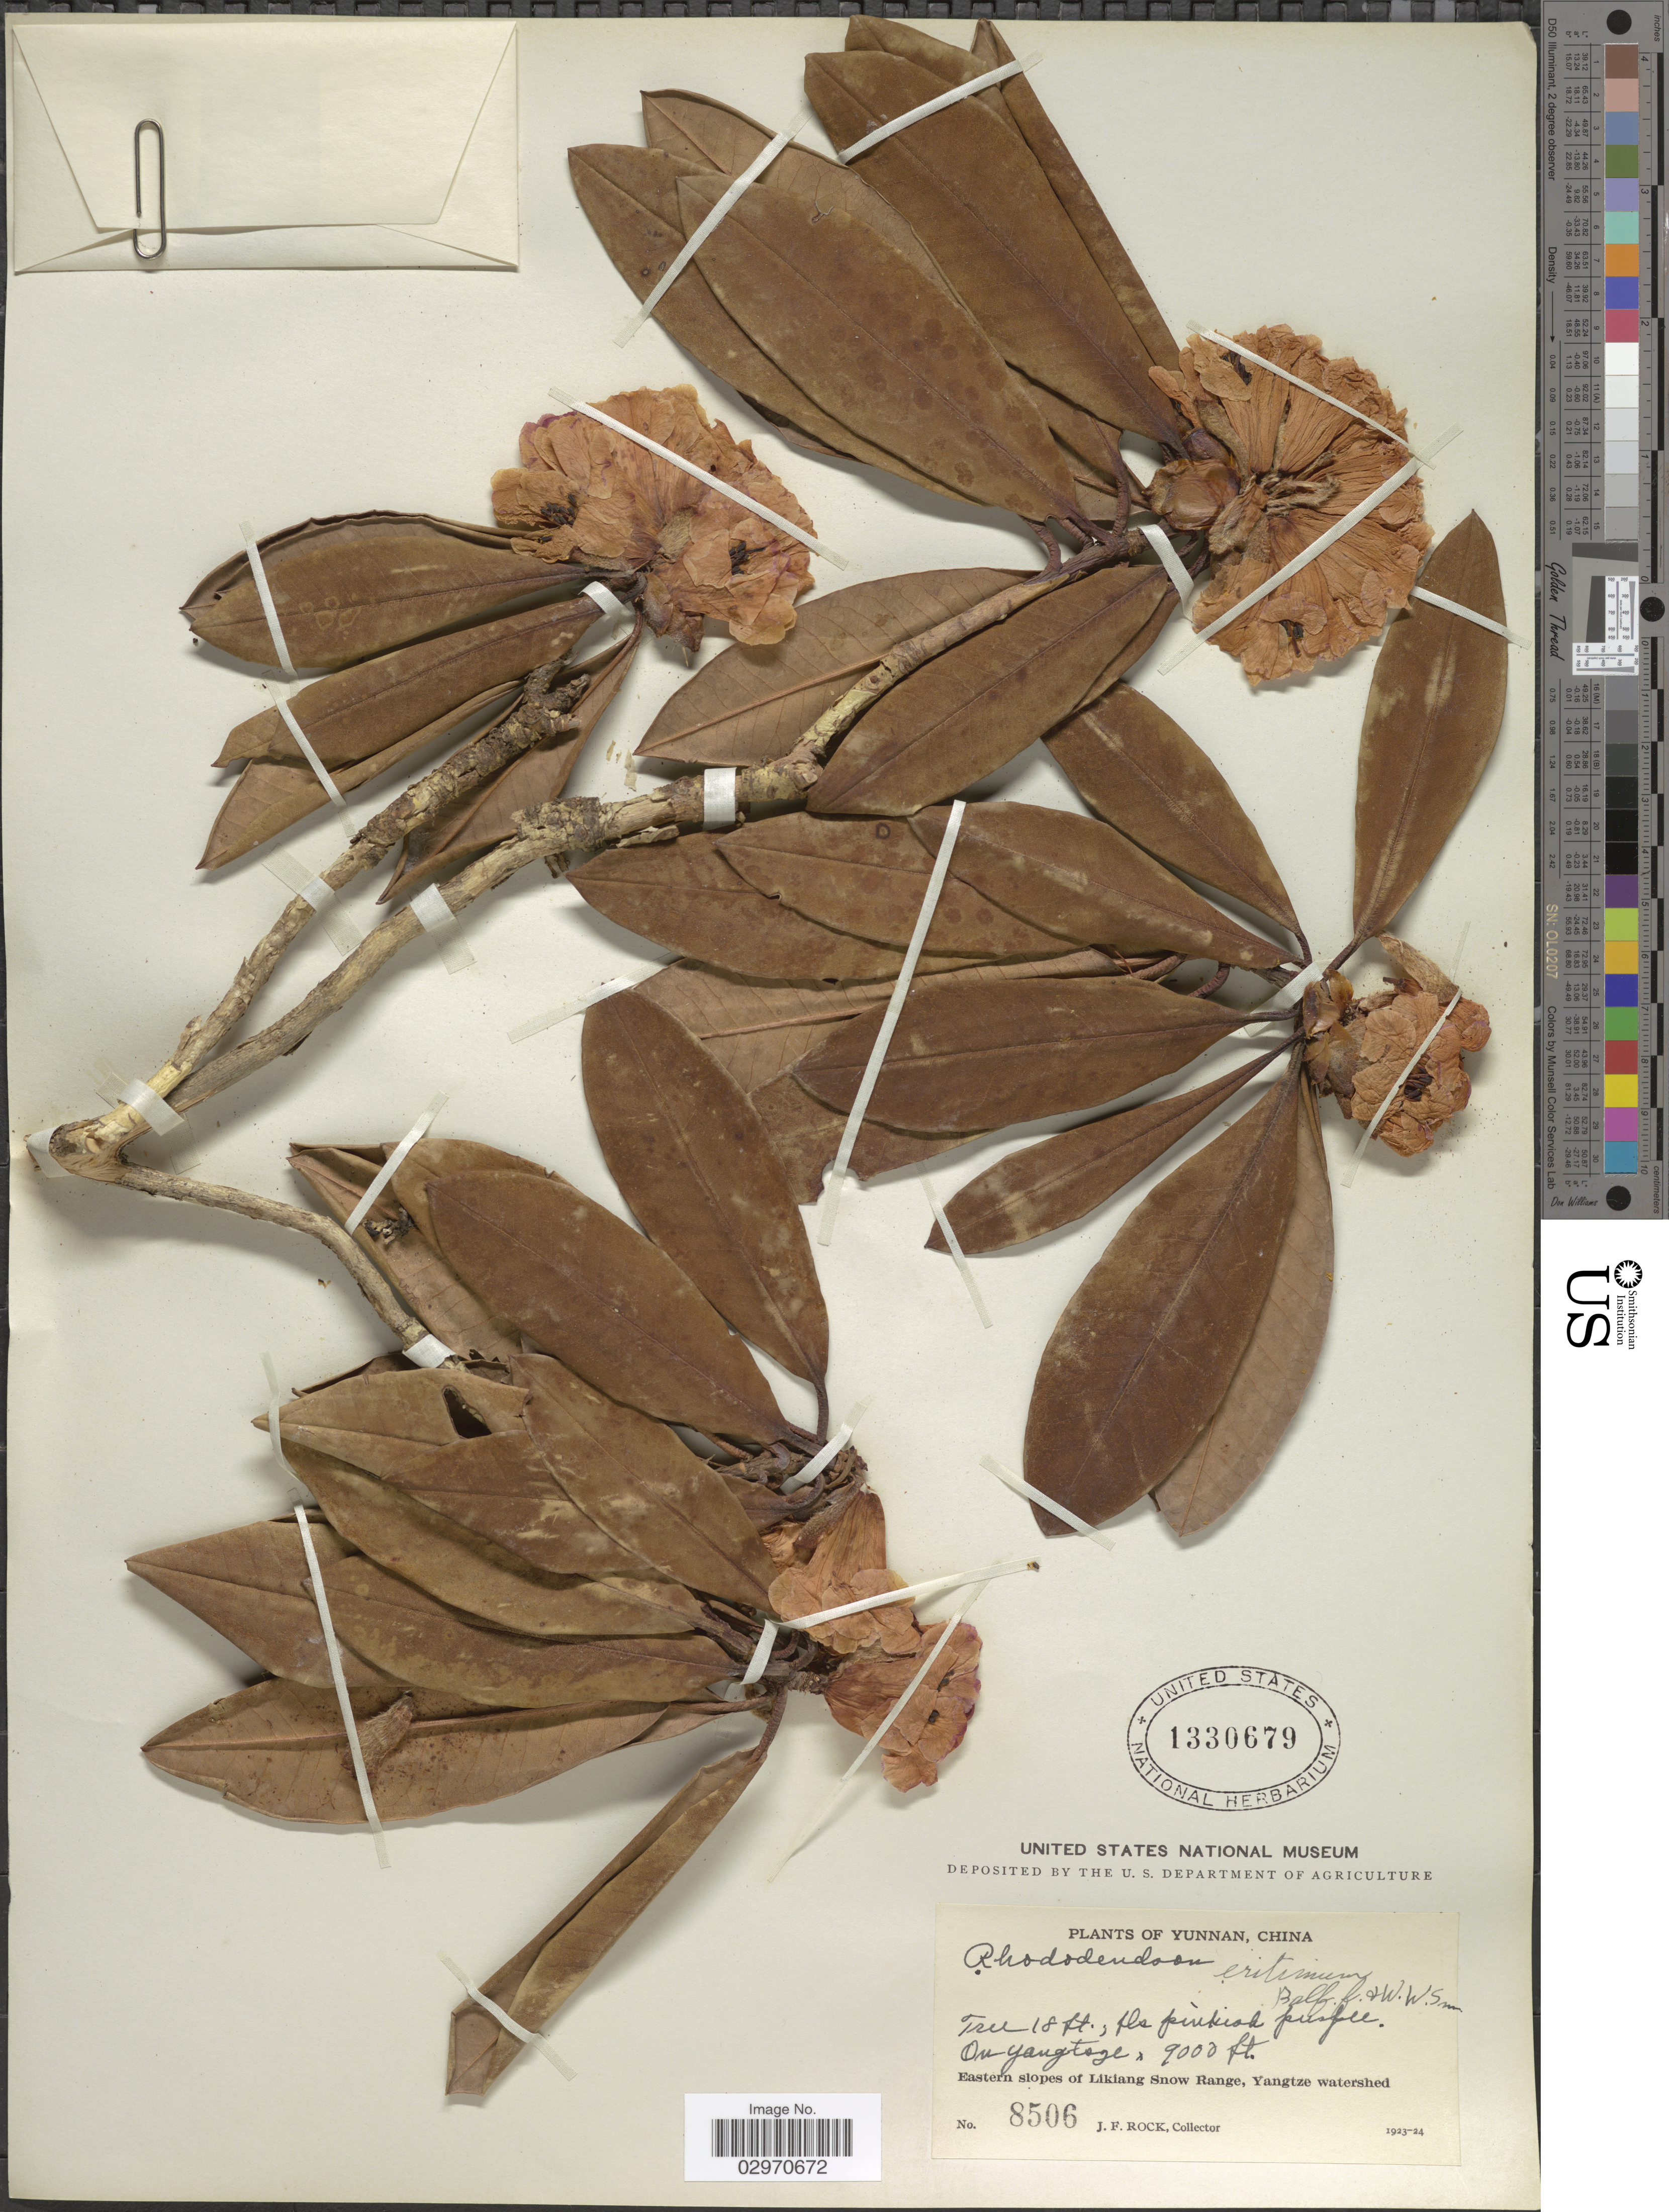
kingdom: Plantae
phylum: Tracheophyta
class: Magnoliopsida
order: Ericales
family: Ericaceae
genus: Rhododendron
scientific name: Rhododendron eritimum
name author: Balf. f. & W.W. Sm.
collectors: J. Rock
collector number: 8506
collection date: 1923/1924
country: China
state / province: Yunnan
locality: Eastern slopes of Likiang Snow Range, Yangtze watershed. On Yangtsze.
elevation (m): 2743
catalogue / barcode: US 1330679